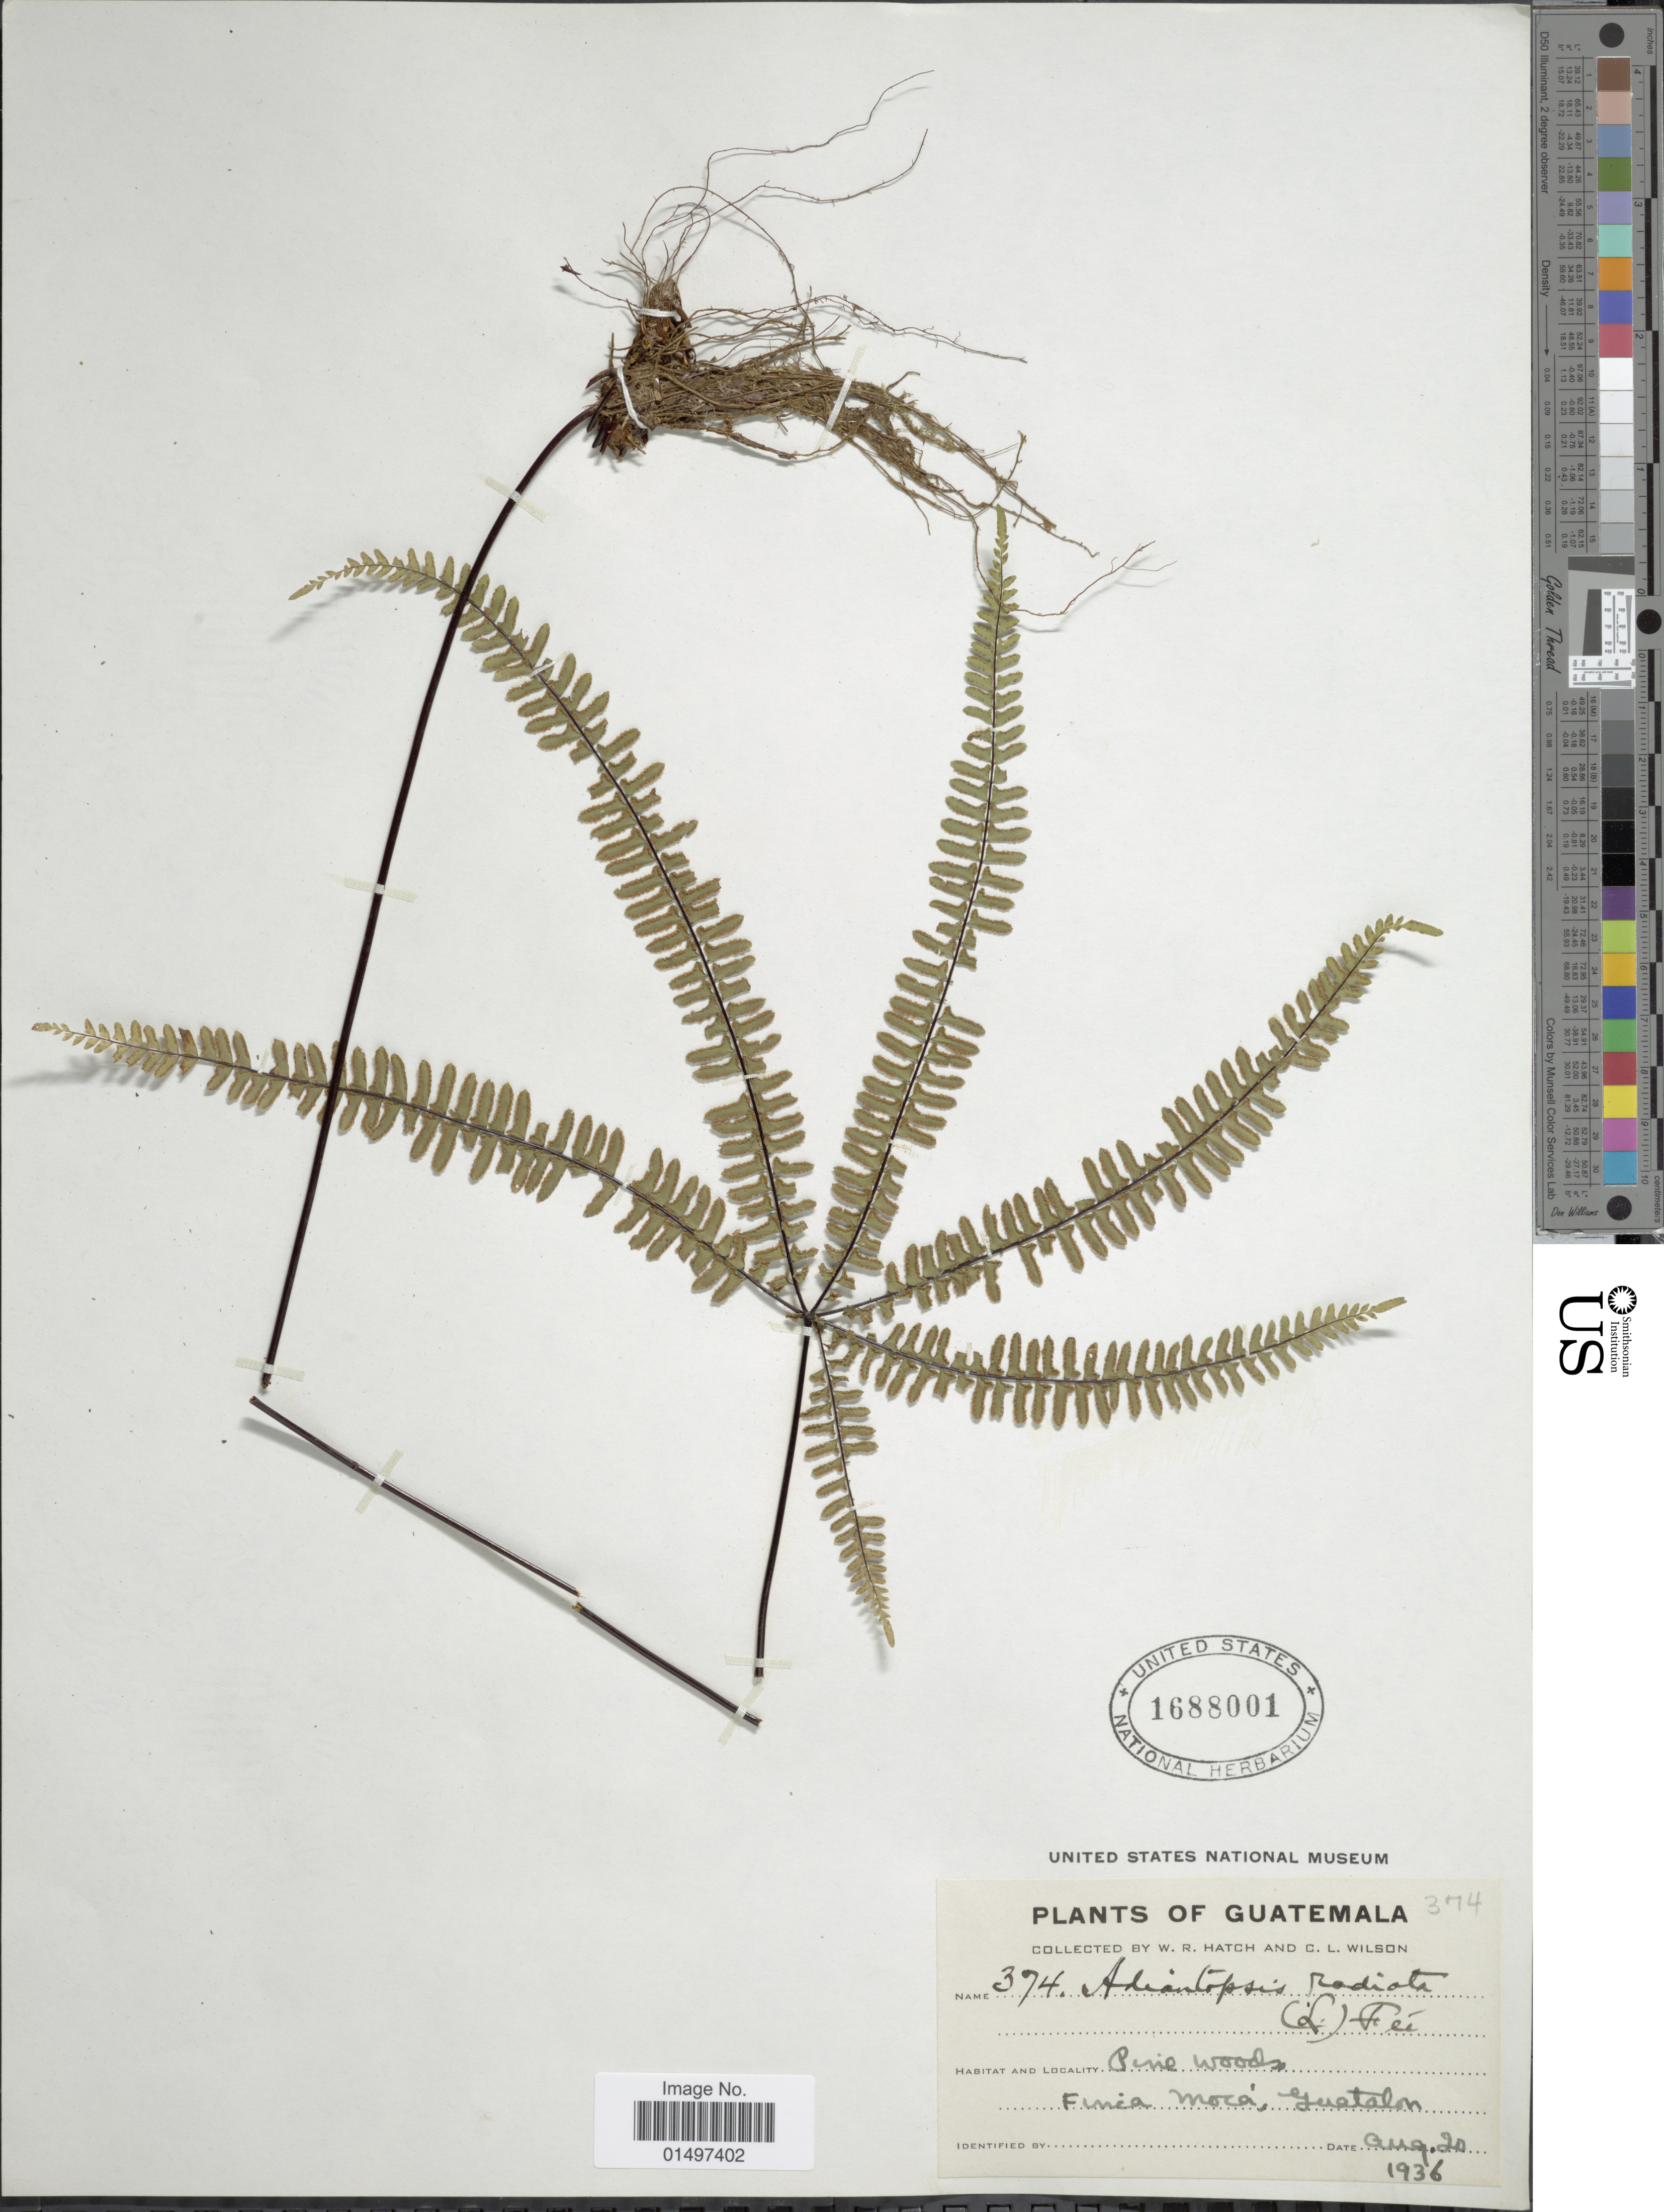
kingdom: Plantae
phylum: Tracheophyta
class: Polypodiopsida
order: Polypodiales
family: Pteridaceae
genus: Adiantopsis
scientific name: Adiantopsis radiata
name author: (L.) Fée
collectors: W. Hatch & C. L. Wilson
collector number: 374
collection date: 1936-08-20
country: Guatemala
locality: Finca Moca, Guatalon.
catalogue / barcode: US 1688001